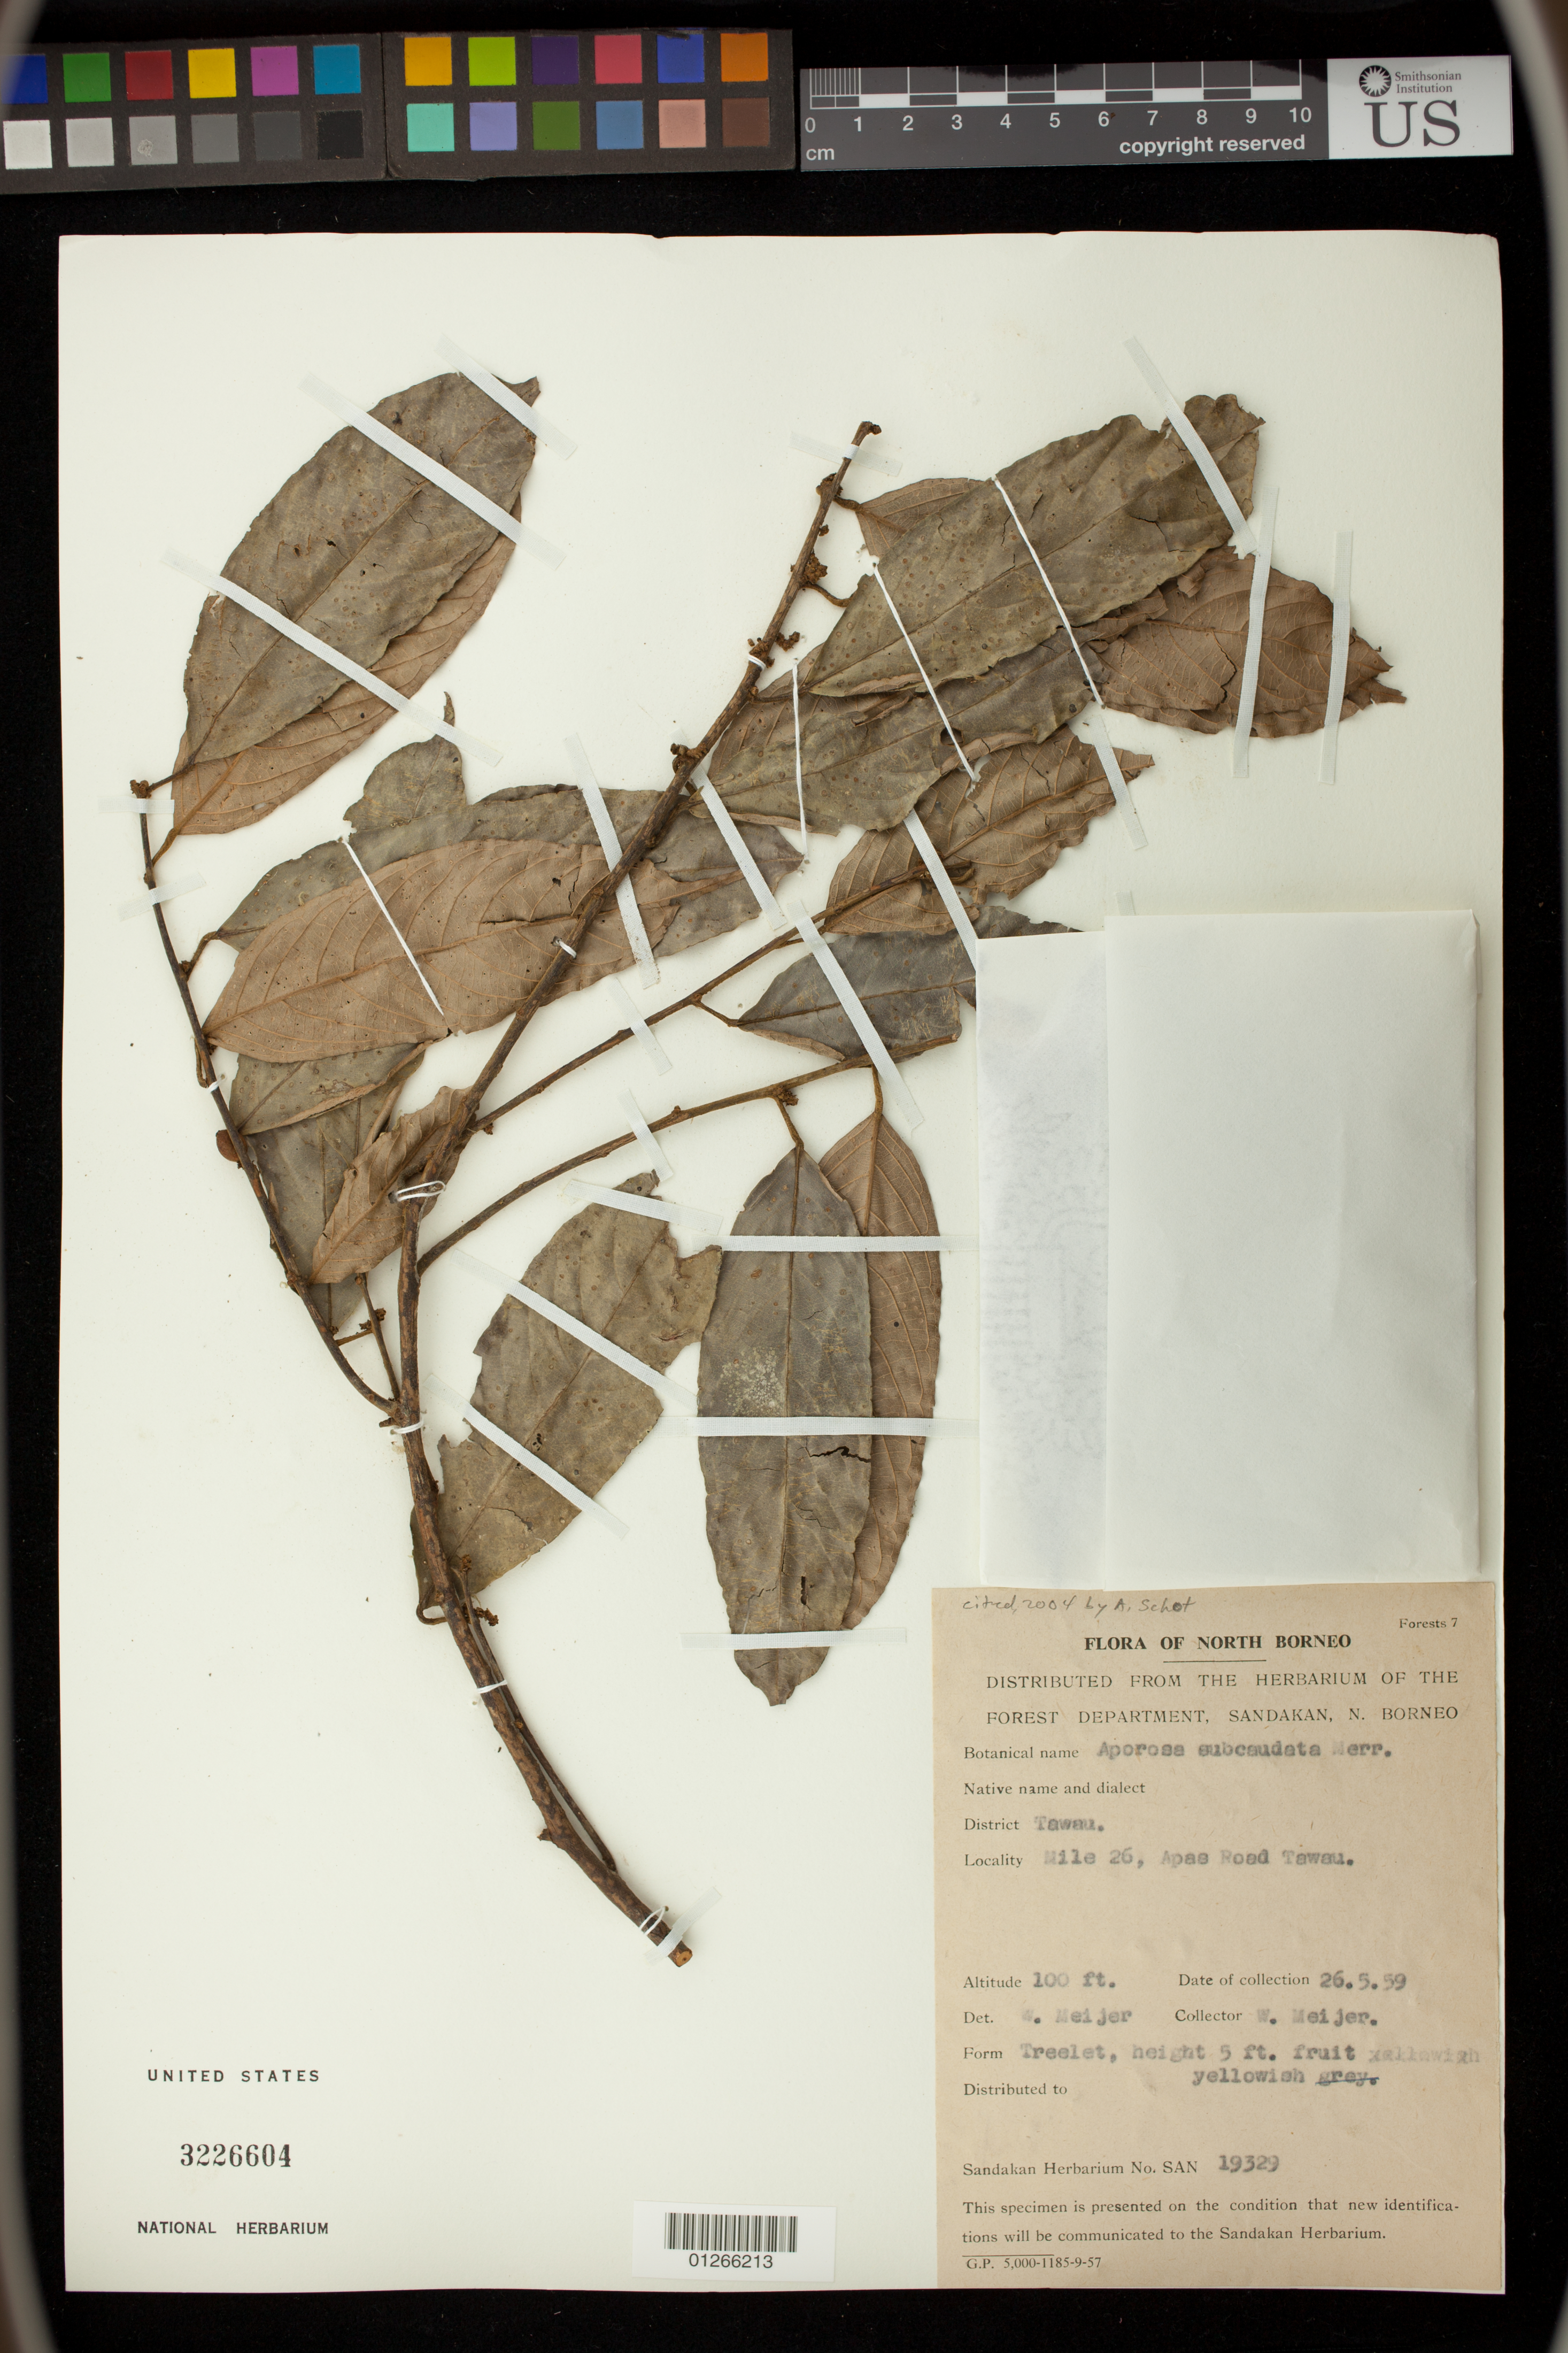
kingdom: Plantae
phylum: Tracheophyta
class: Magnoliopsida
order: Malpighiales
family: Phyllanthaceae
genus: Aporosa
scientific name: Aporosa subcaudata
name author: Merr.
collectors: W. Meijer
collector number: SAN 19329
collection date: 1959-05-26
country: Malaysia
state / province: Sabah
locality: North Borneo. Sandakan. Mile 26, Apas Road Tawau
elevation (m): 30